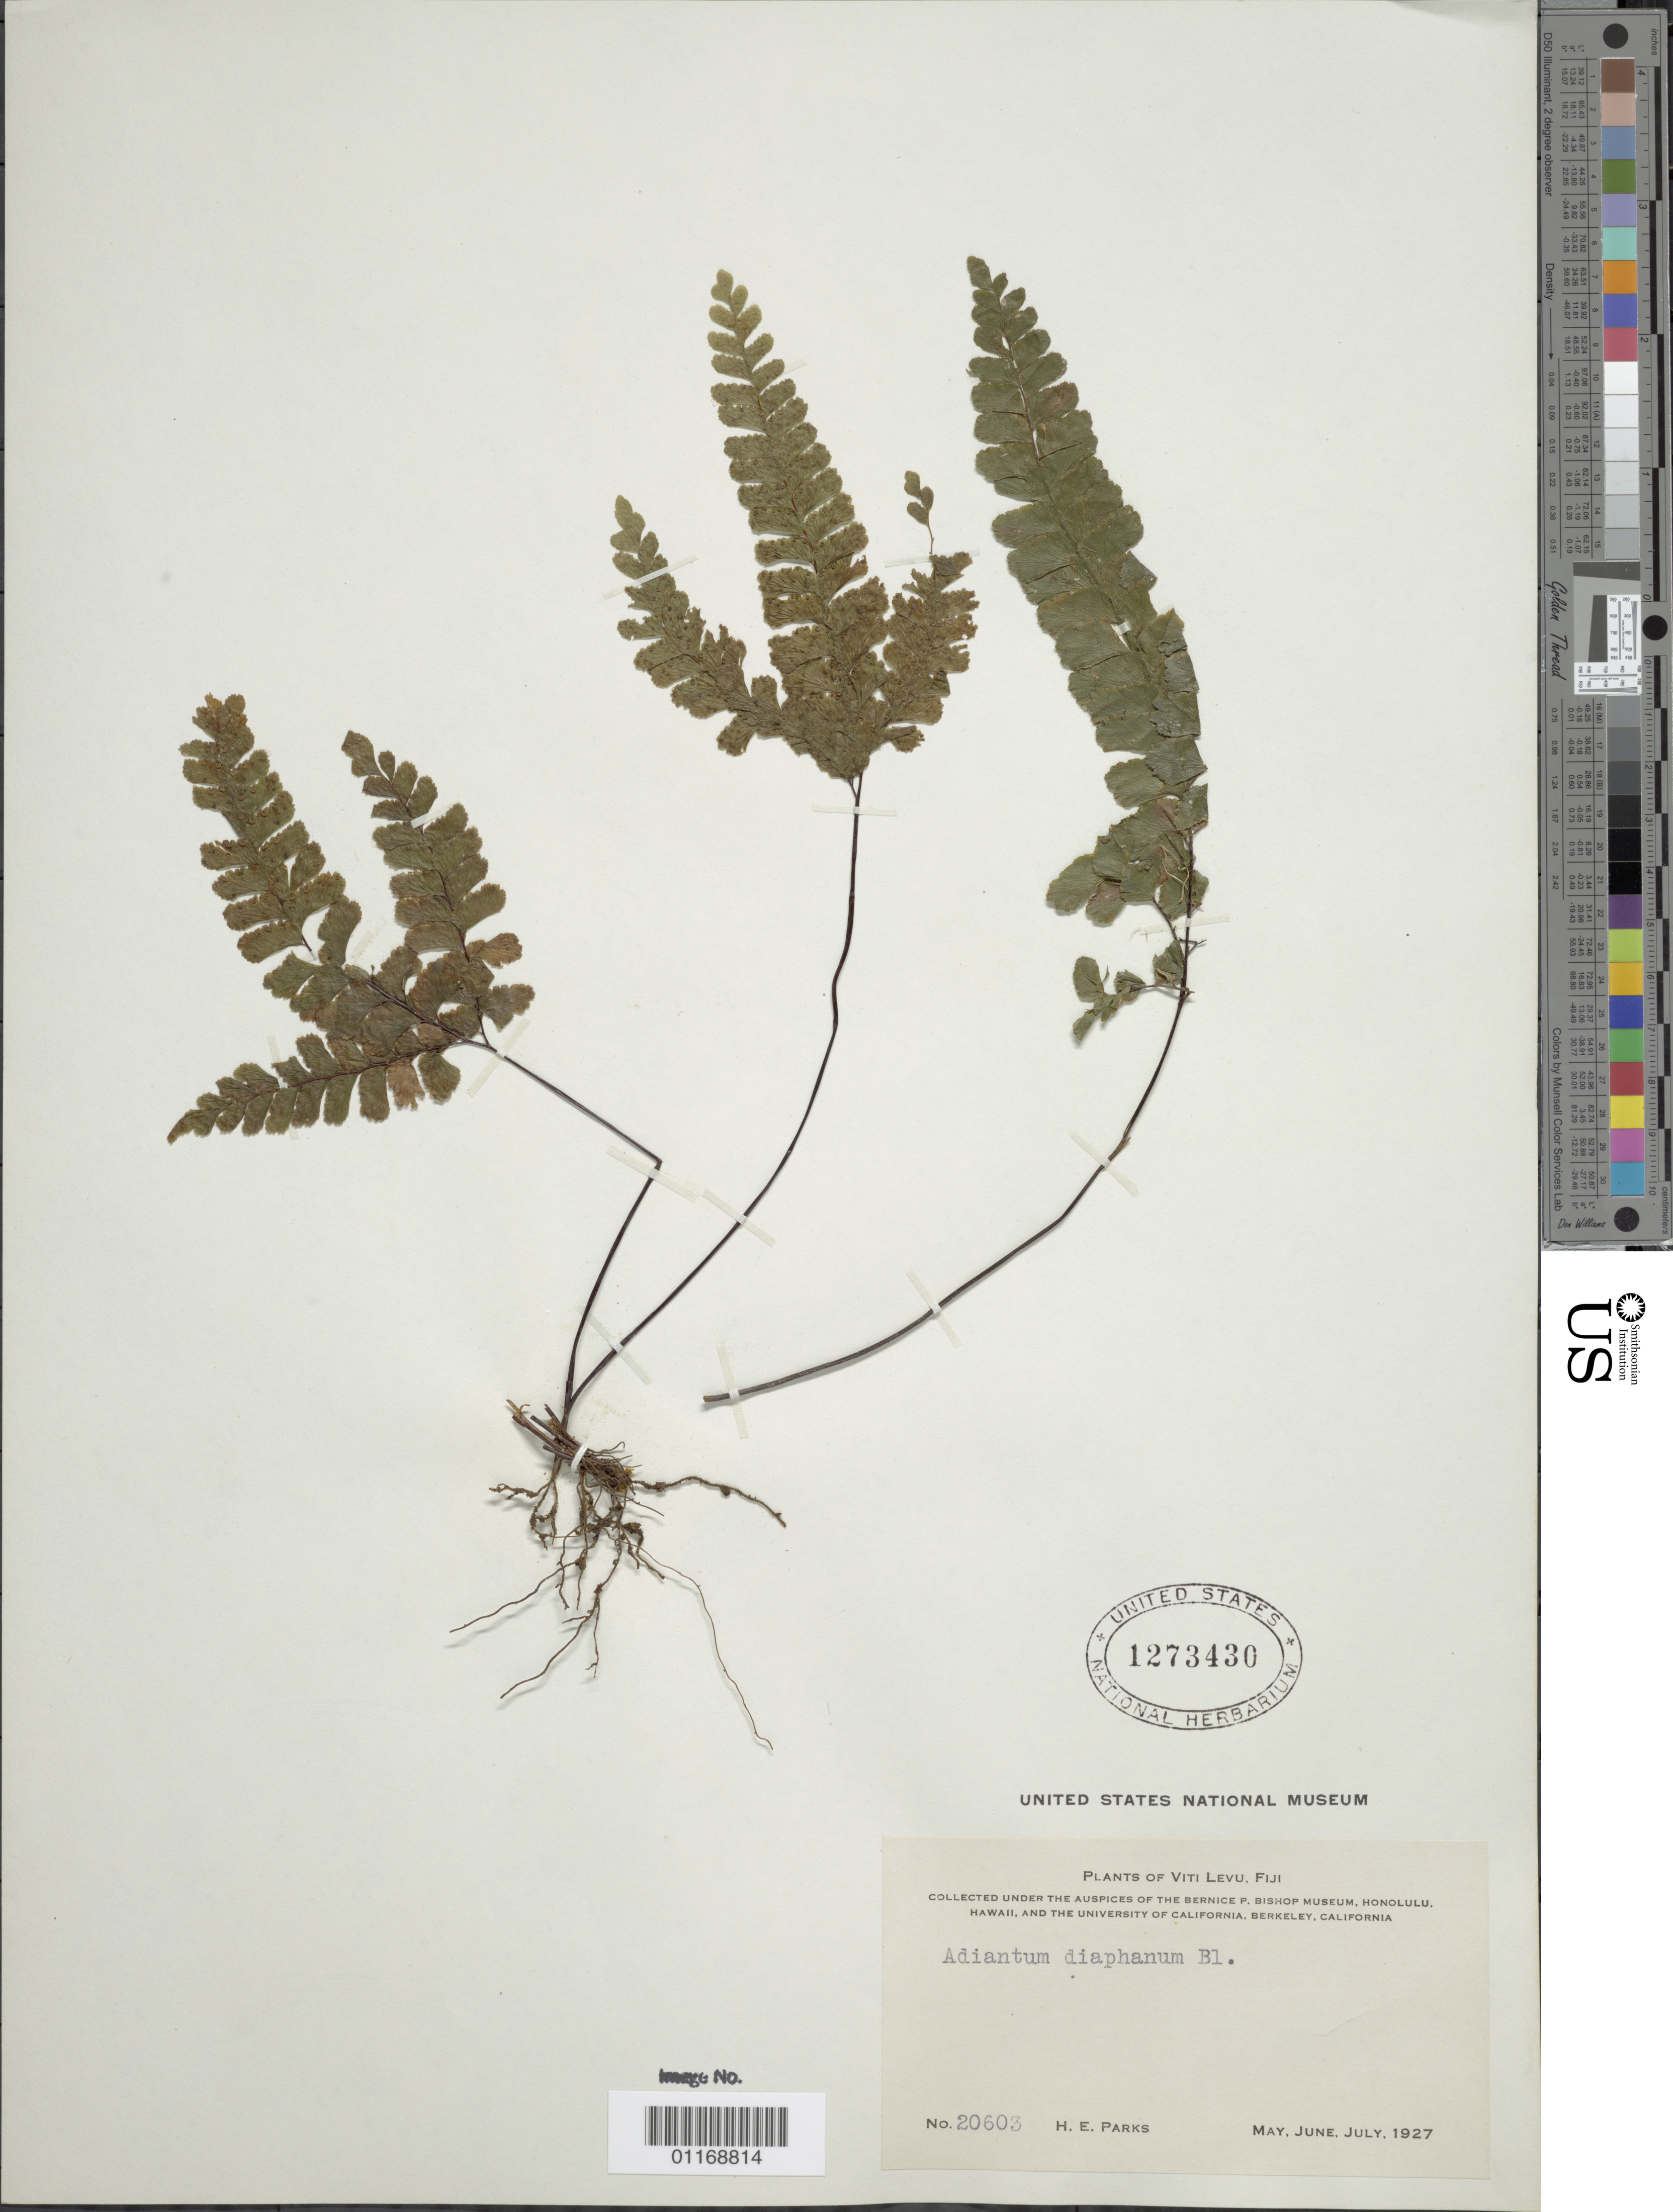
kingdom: Plantae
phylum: Tracheophyta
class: Polypodiopsida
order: Polypodiales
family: Pteridaceae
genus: Adiantum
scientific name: Adiantum diaphanum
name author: Blume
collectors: H. E. Parks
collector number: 20603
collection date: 1927-05-01/1927-07-31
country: Fiji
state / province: Mba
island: Viti Levu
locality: Nandarivatu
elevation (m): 800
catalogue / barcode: US 1273430